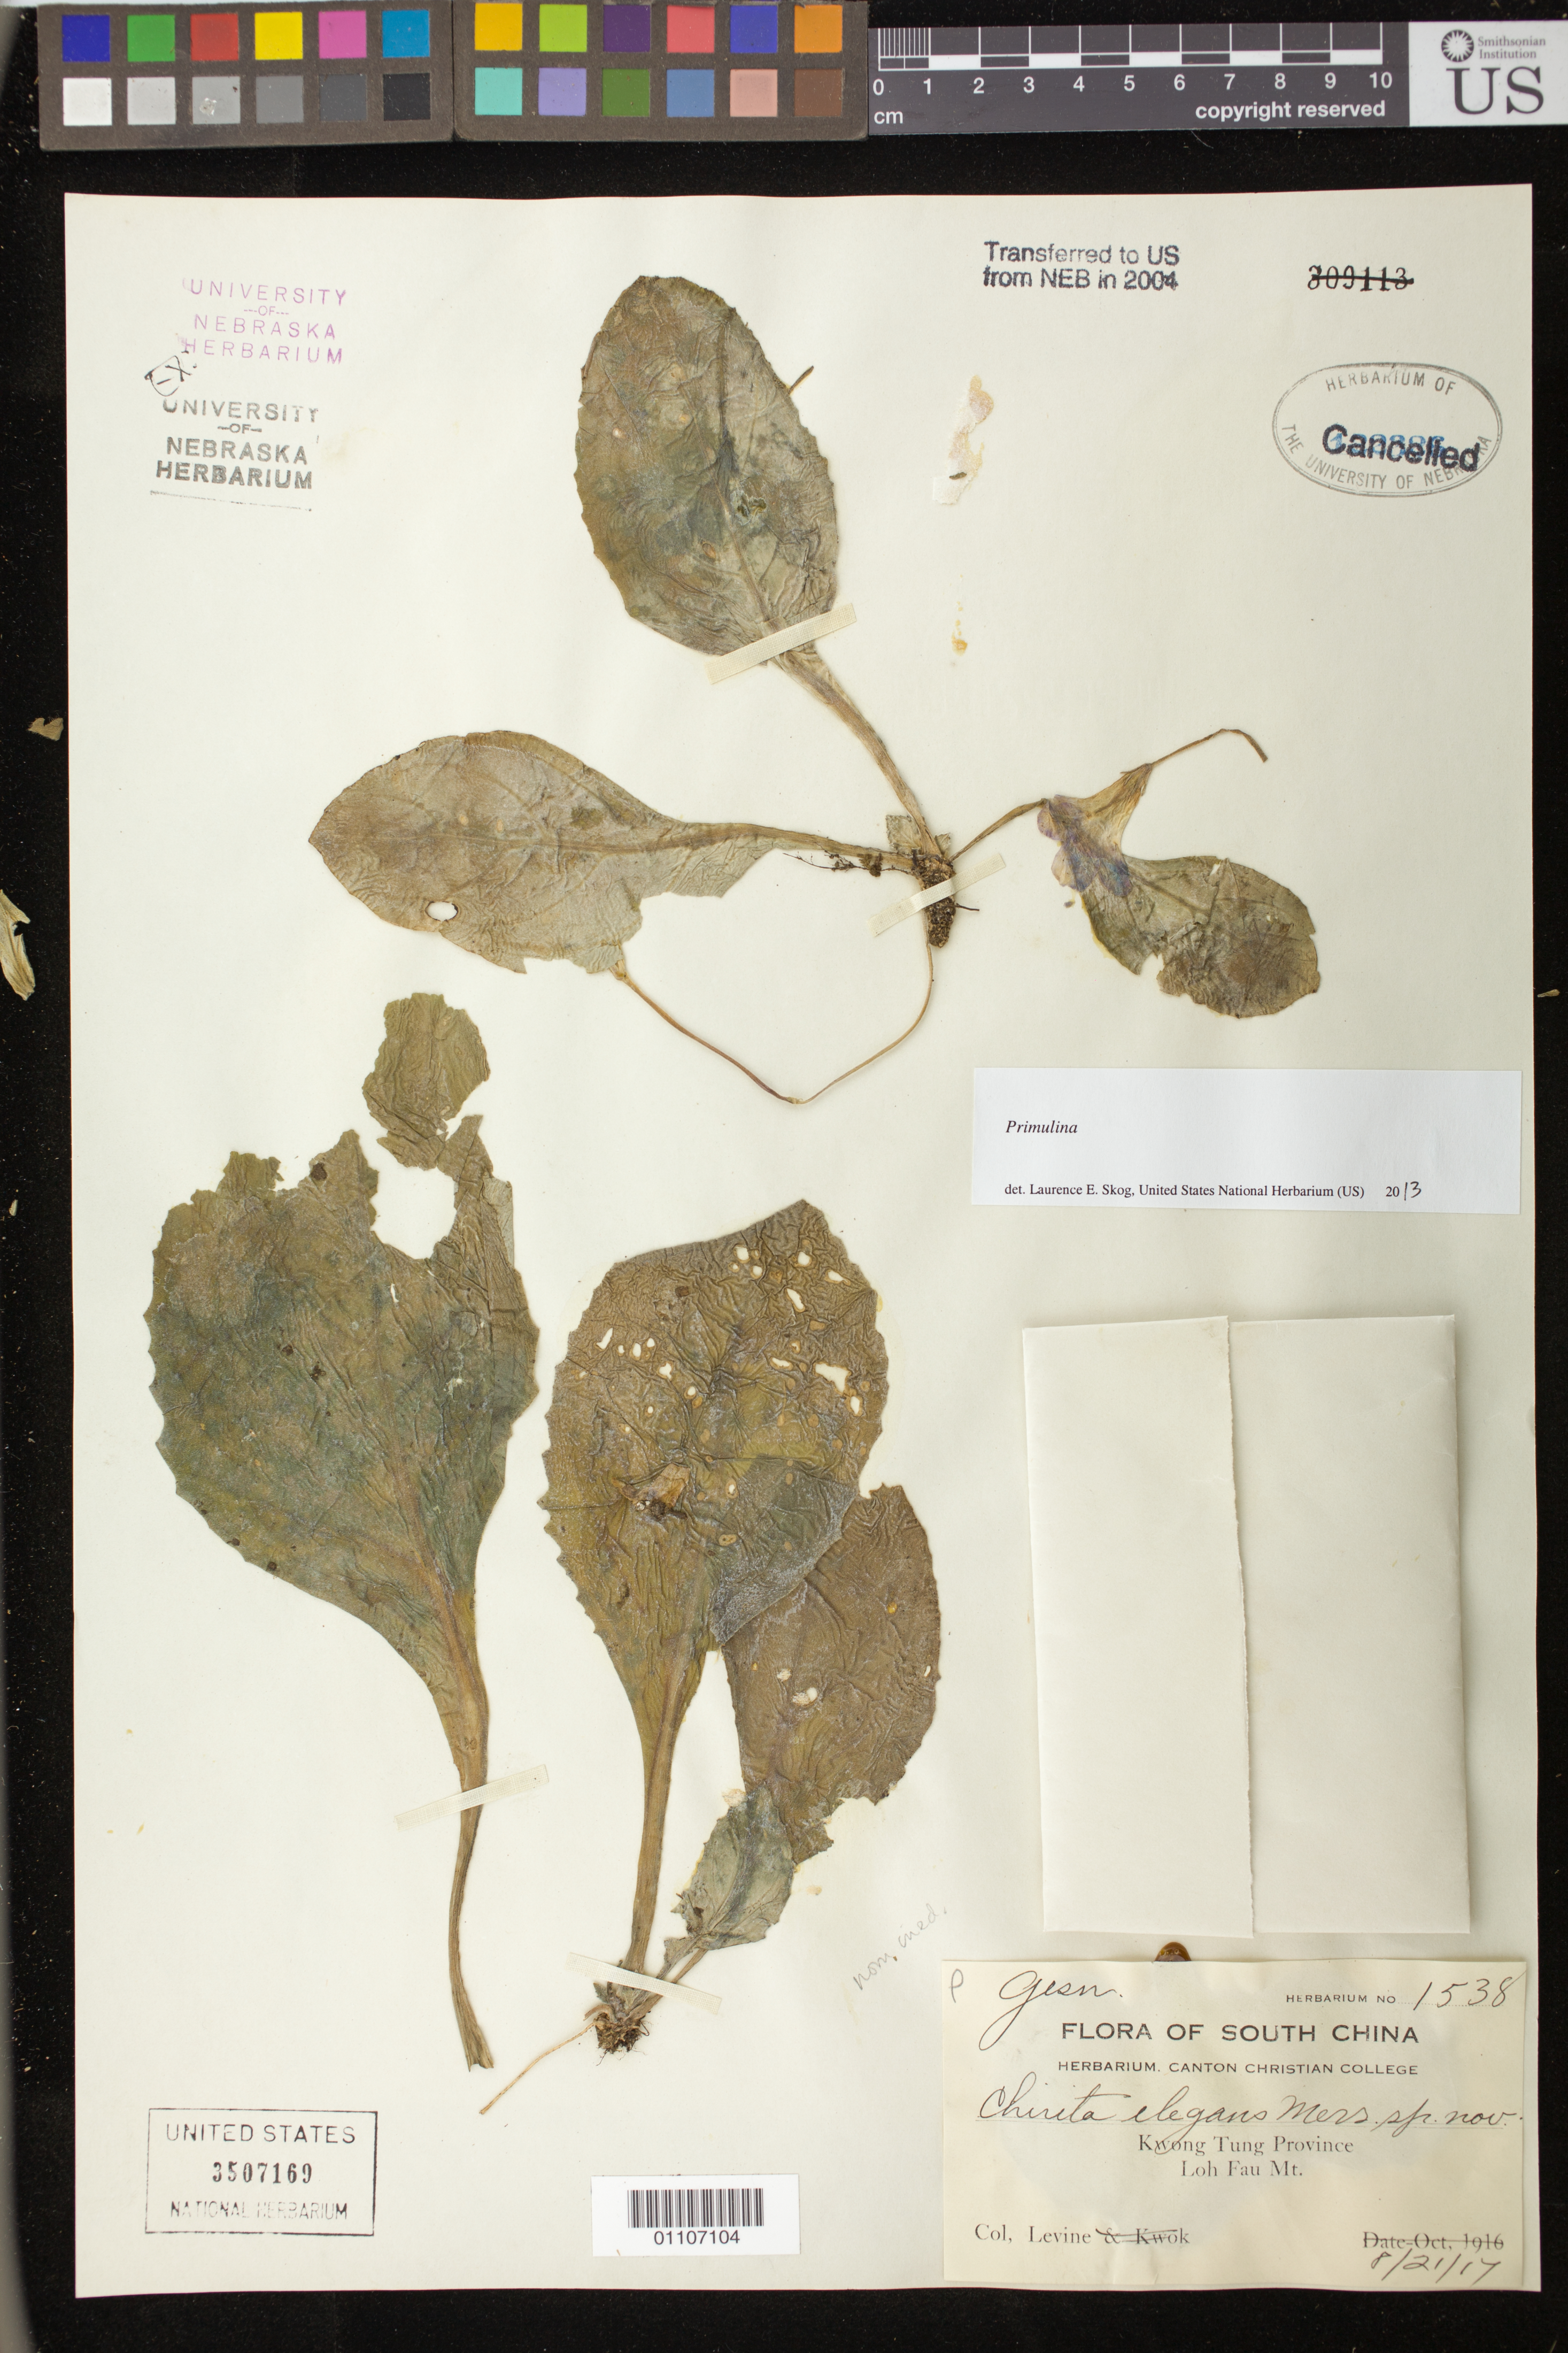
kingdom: Plantae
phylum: Tracheophyta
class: Magnoliopsida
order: Lamiales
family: Gesneriaceae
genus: Primulina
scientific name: Primulina sp.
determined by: Skog, Laurence E.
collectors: C. O. Levine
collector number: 1538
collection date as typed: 8/21/17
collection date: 1917-08-21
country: China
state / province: Guangdong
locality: Loh Fau Mt.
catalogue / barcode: US 3507169